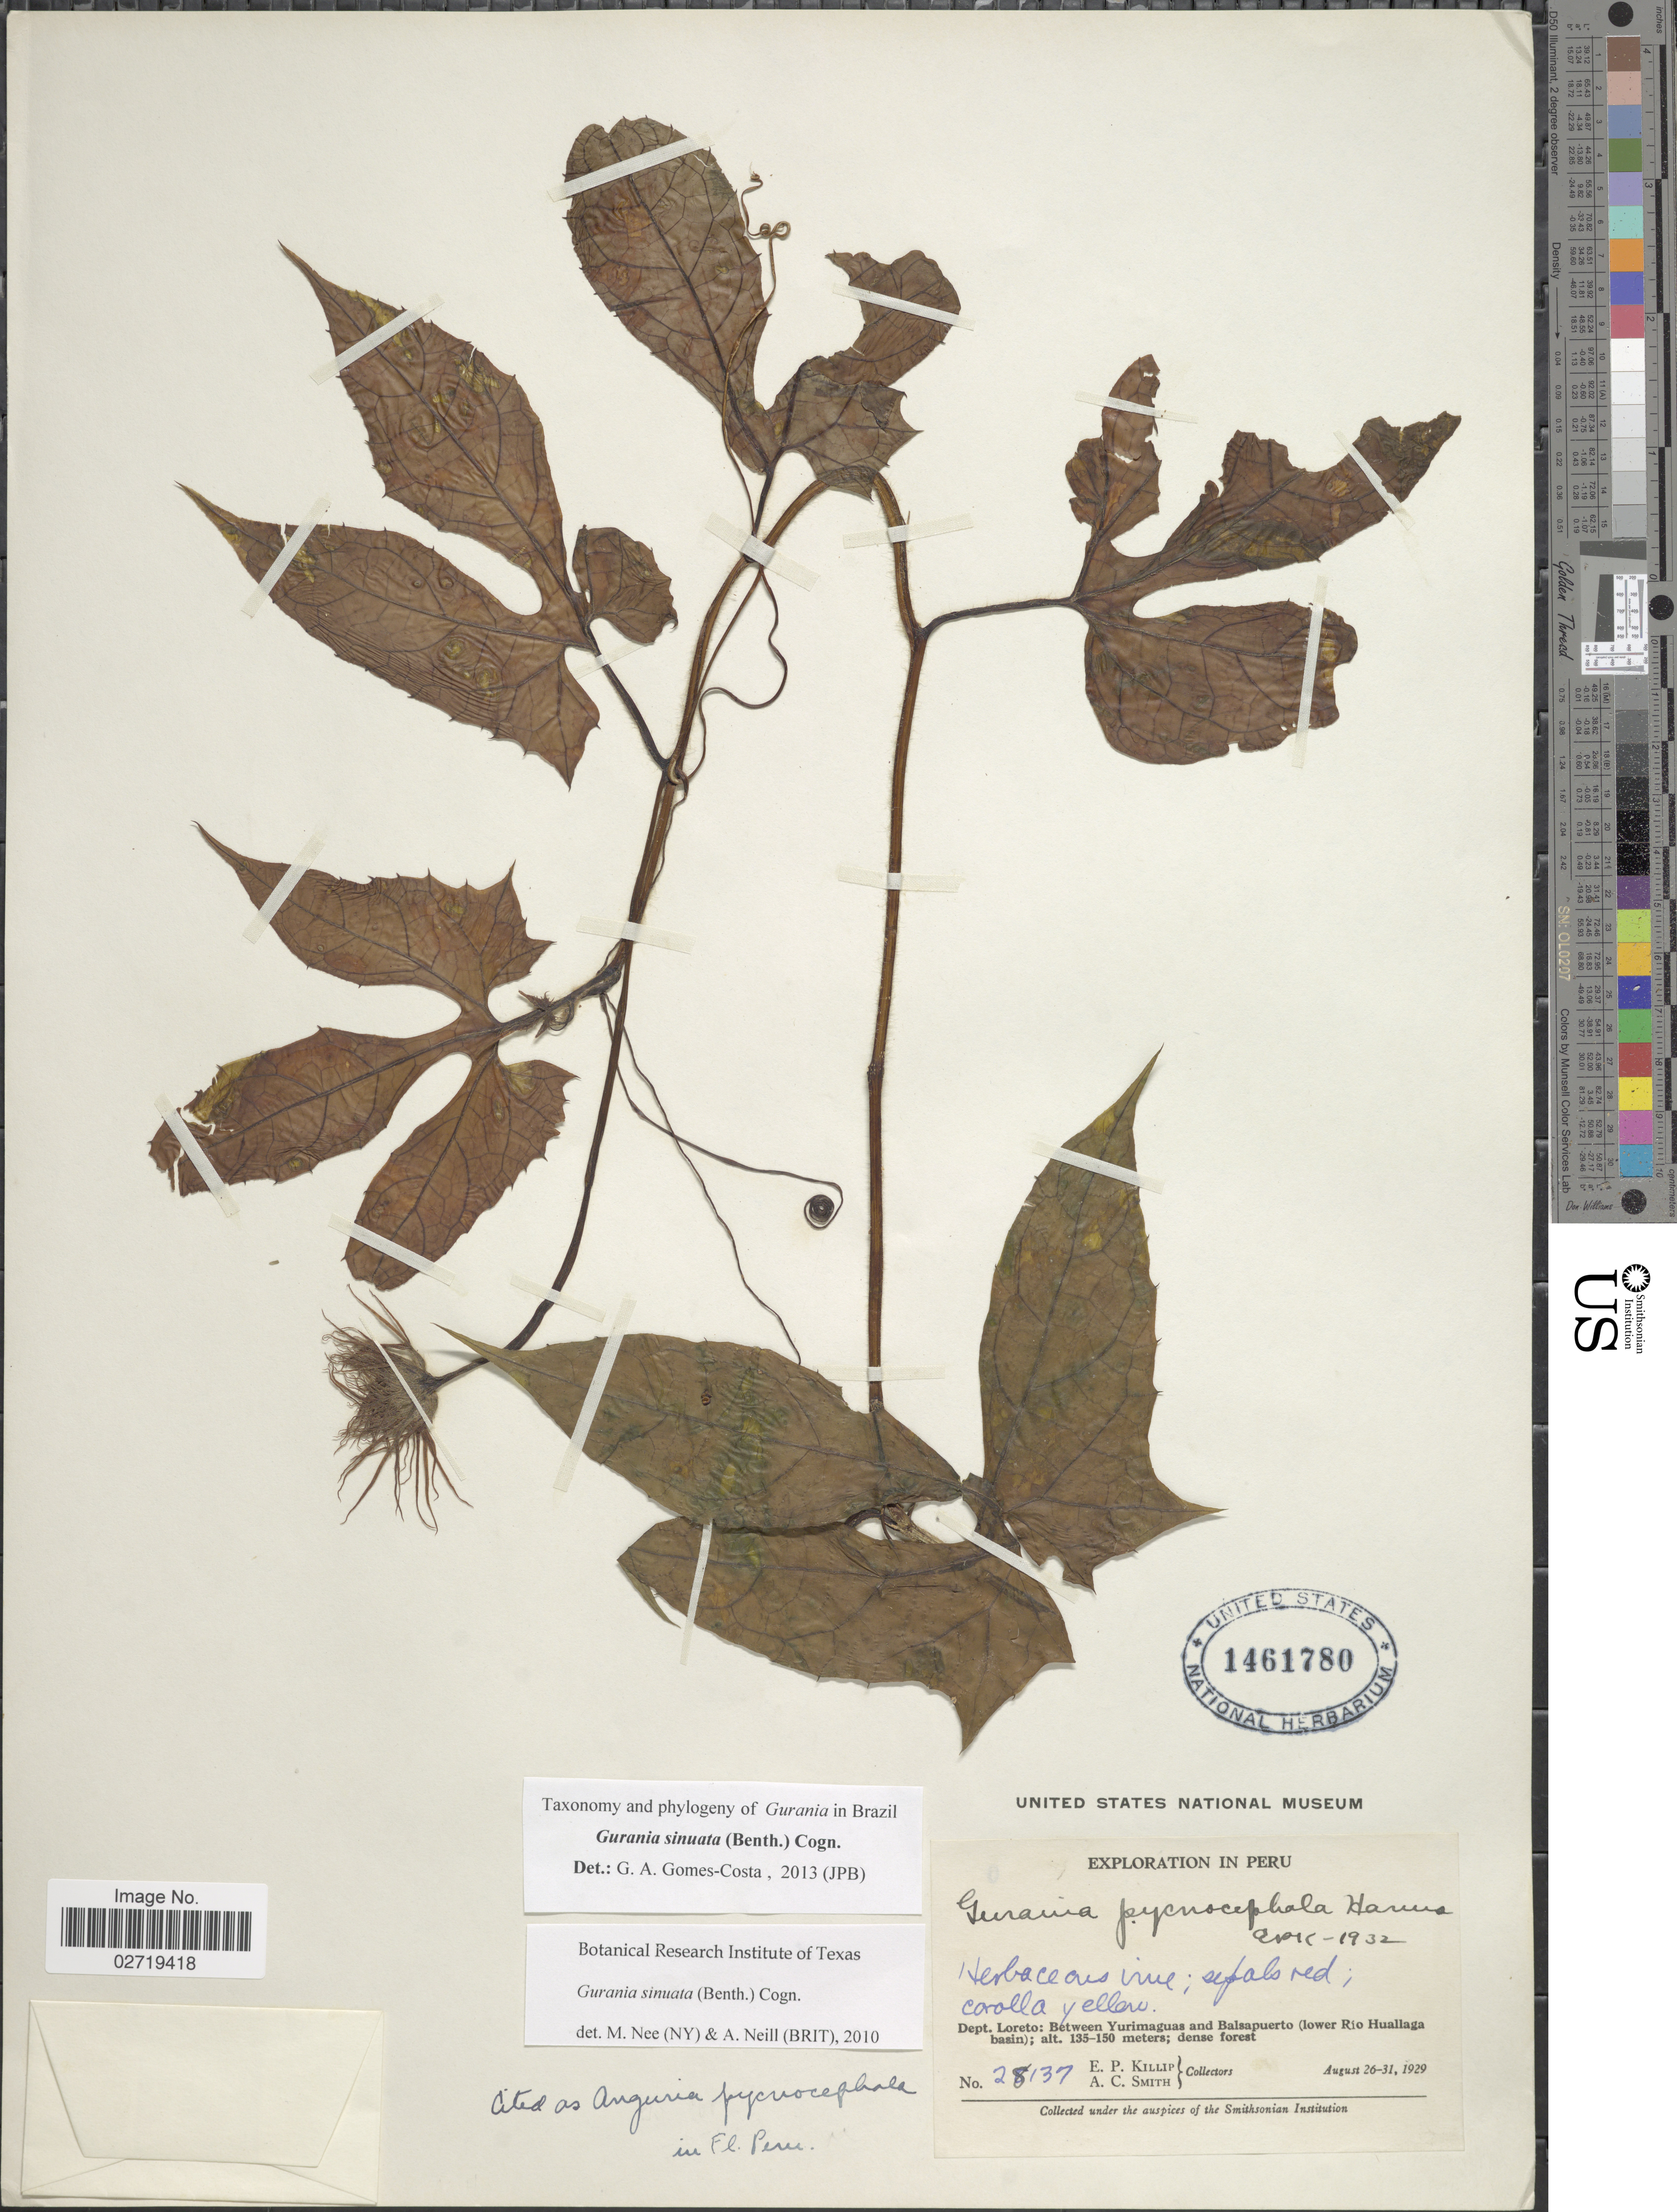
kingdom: Plantae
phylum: Tracheophyta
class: Magnoliopsida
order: Cucurbitales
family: Cucurbitaceae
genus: Gurania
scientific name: Gurania sinuata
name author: (Benth.) Cogn.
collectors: E. P. Killip & A. C. Smith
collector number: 28137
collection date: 1929-08-26/1929-08-31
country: Peru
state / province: Loreto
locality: Dept. Loreto: Between Yurimaguas and Balsapeurto (lower Río Huallaga basin; dense forest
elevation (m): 135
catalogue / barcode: US 1461780